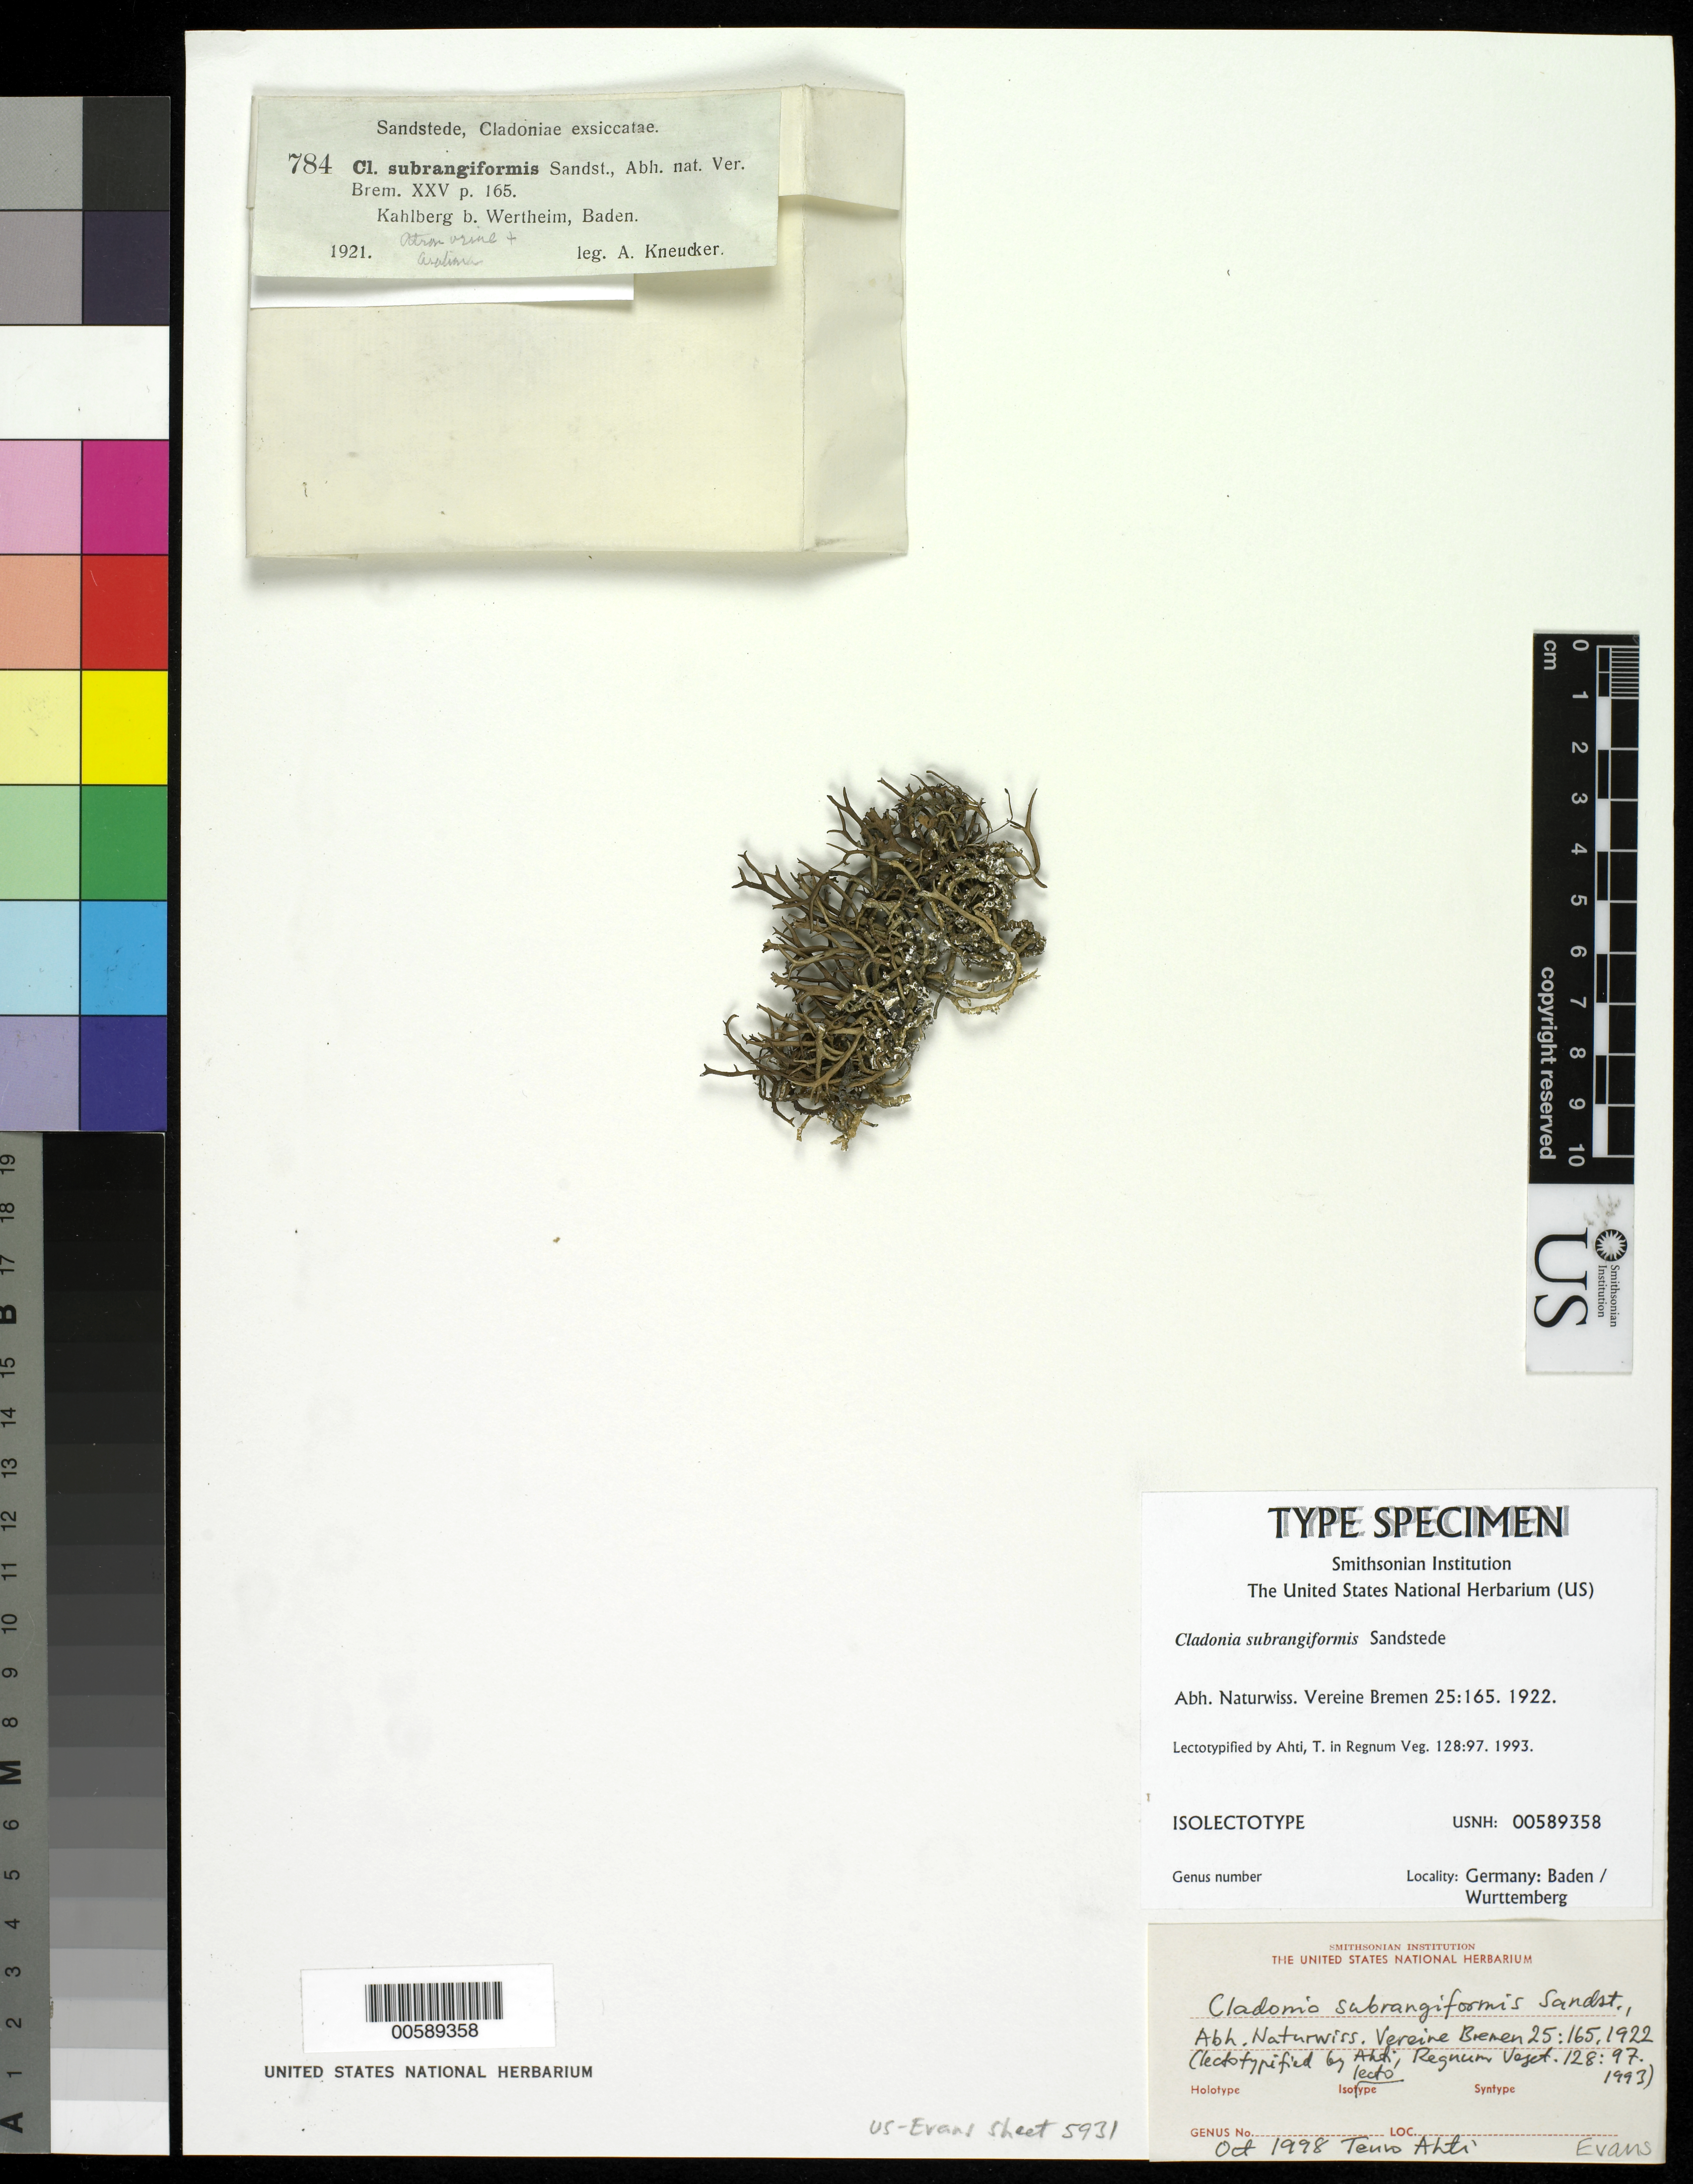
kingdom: Fungi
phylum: Ascomycota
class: Lecanoromycetes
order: Lecanorales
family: Cladoniaceae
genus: Cladonia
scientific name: Cladonia subrangiformis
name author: Sandst.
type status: Isolectotype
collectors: A. Kneucker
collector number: Sandst., Clad. Exs. 784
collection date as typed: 1921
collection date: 1921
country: Germany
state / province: Baden-Wurttemberg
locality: Kahlberg.